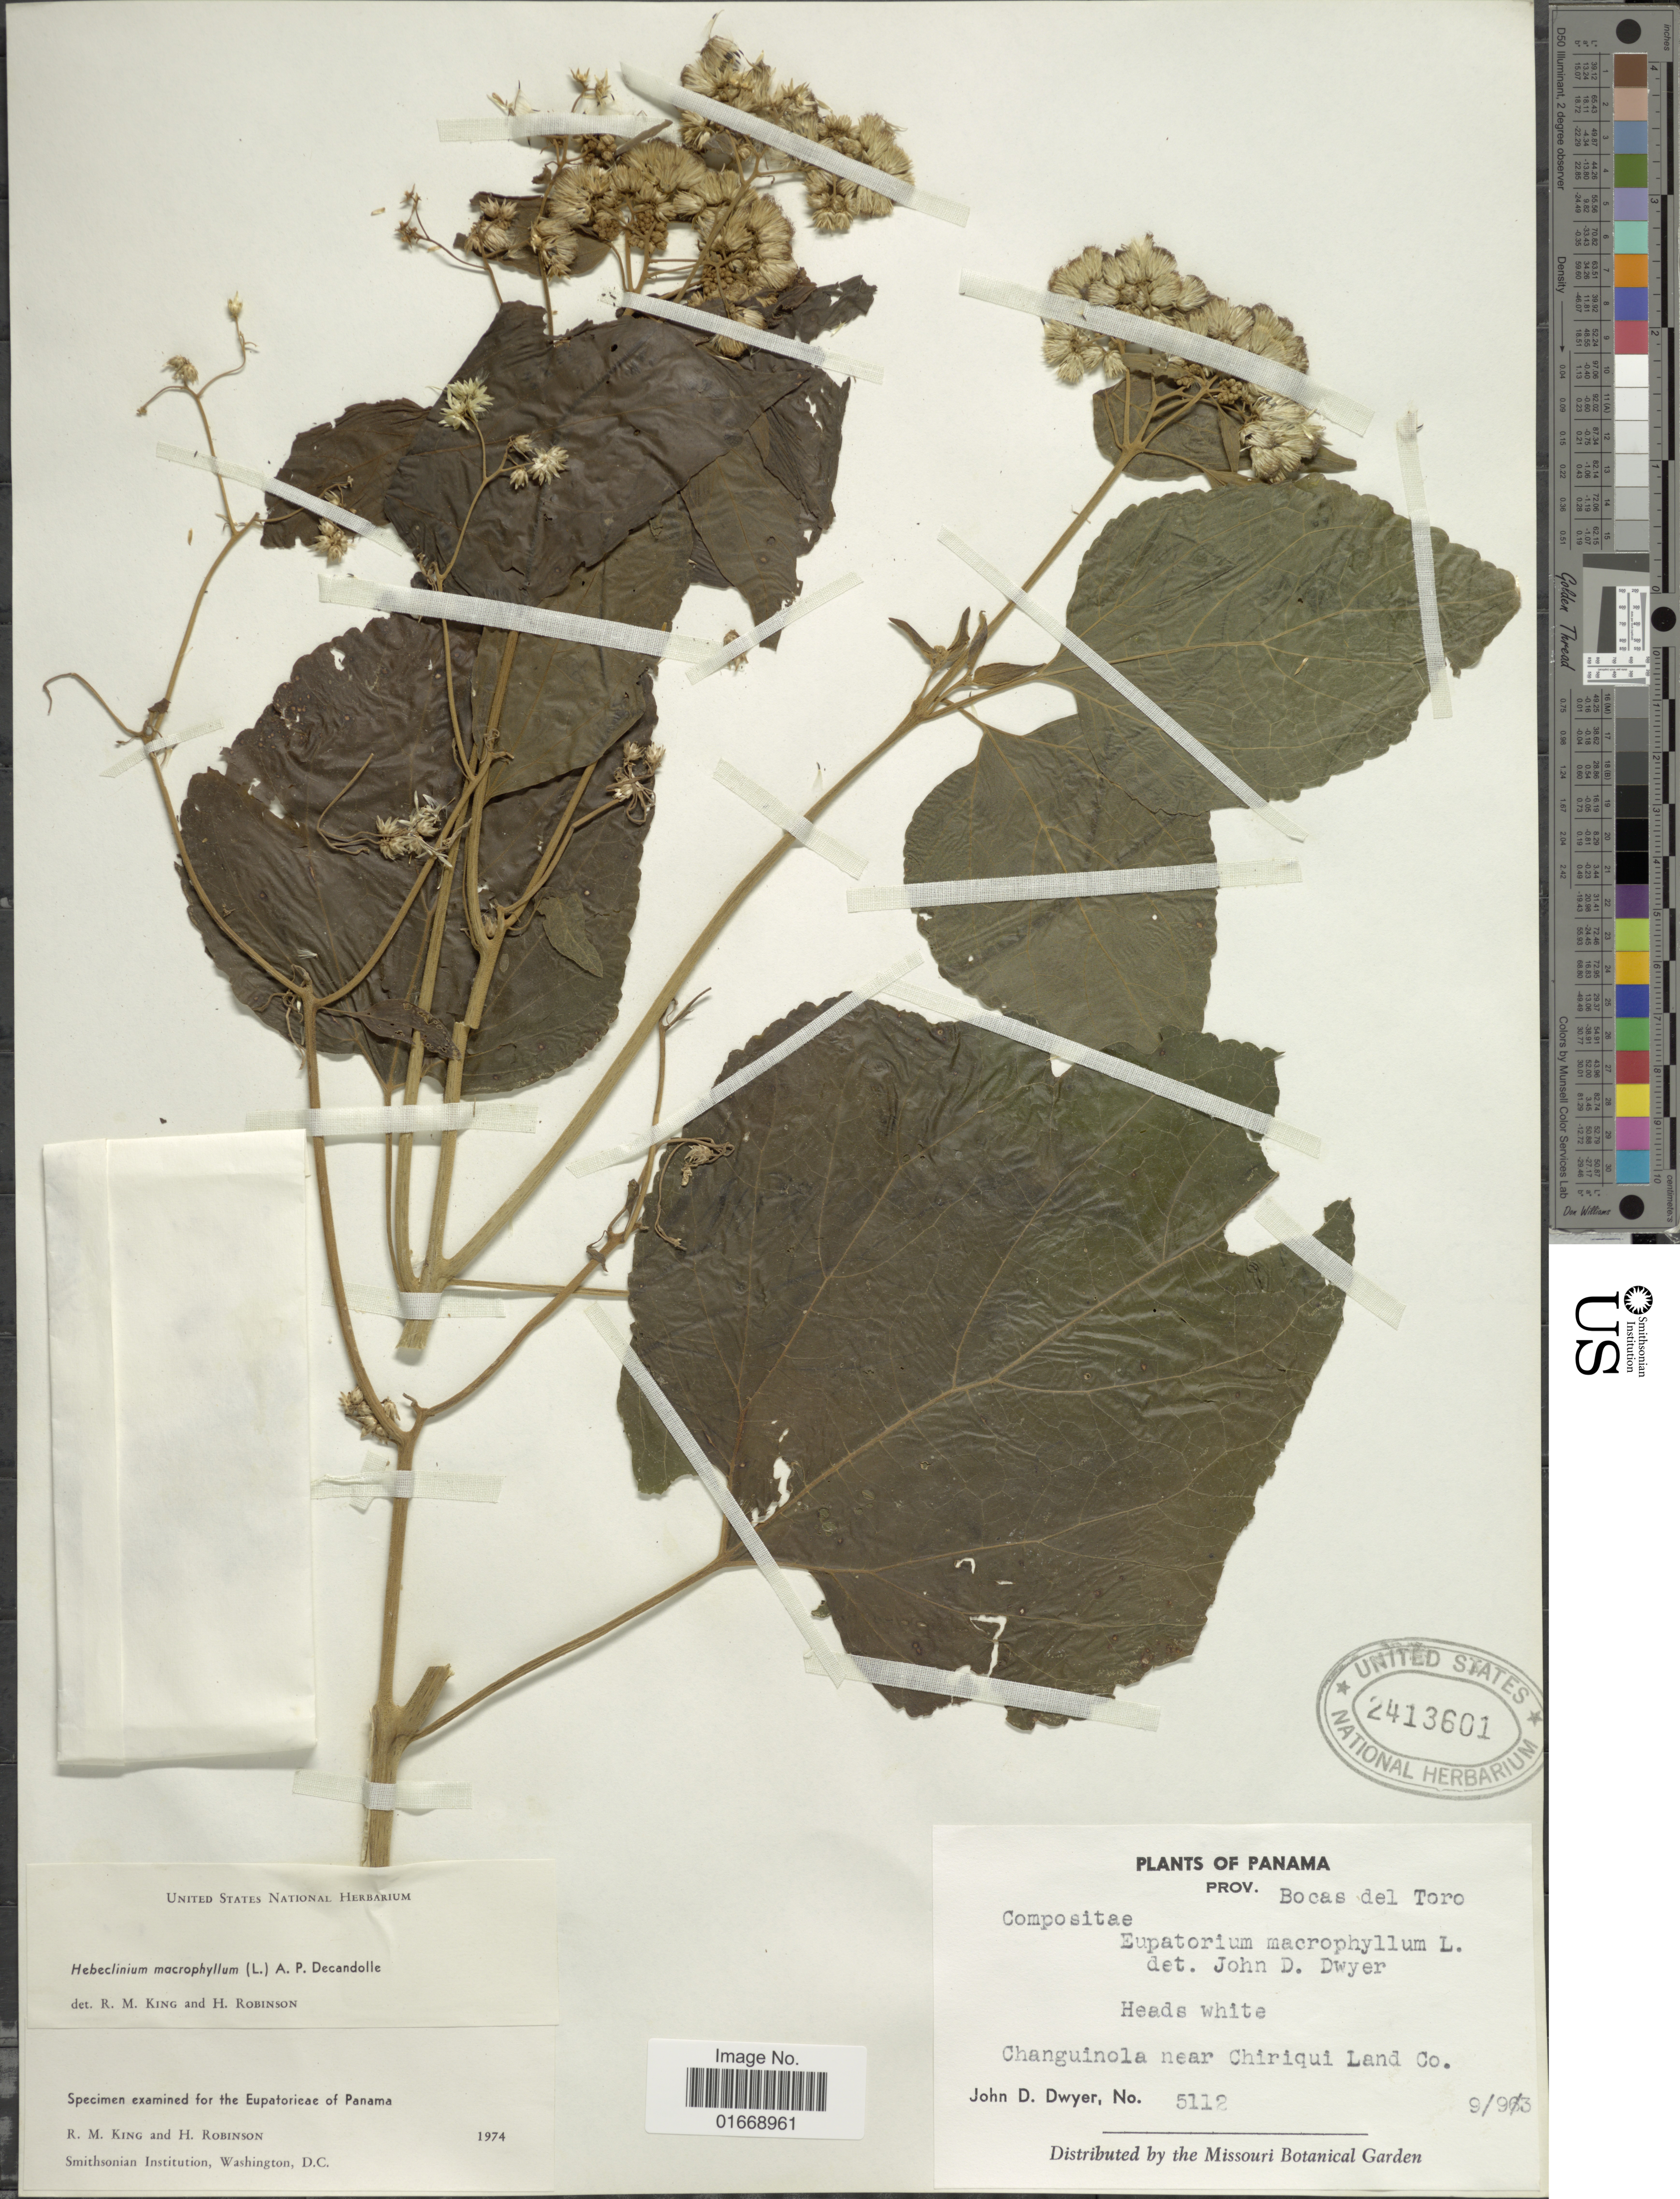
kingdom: Plantae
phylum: Tracheophyta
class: Magnoliopsida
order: Asterales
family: Asteraceae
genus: Hebeclinium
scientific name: Hebeclinium macrophyllum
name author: (L.) DC.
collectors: J. D. Dwyer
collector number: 5112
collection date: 1913-09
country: Panama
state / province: Bocas del Toro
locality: Changuinola near Chiriqui Land Co.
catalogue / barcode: US 2413601